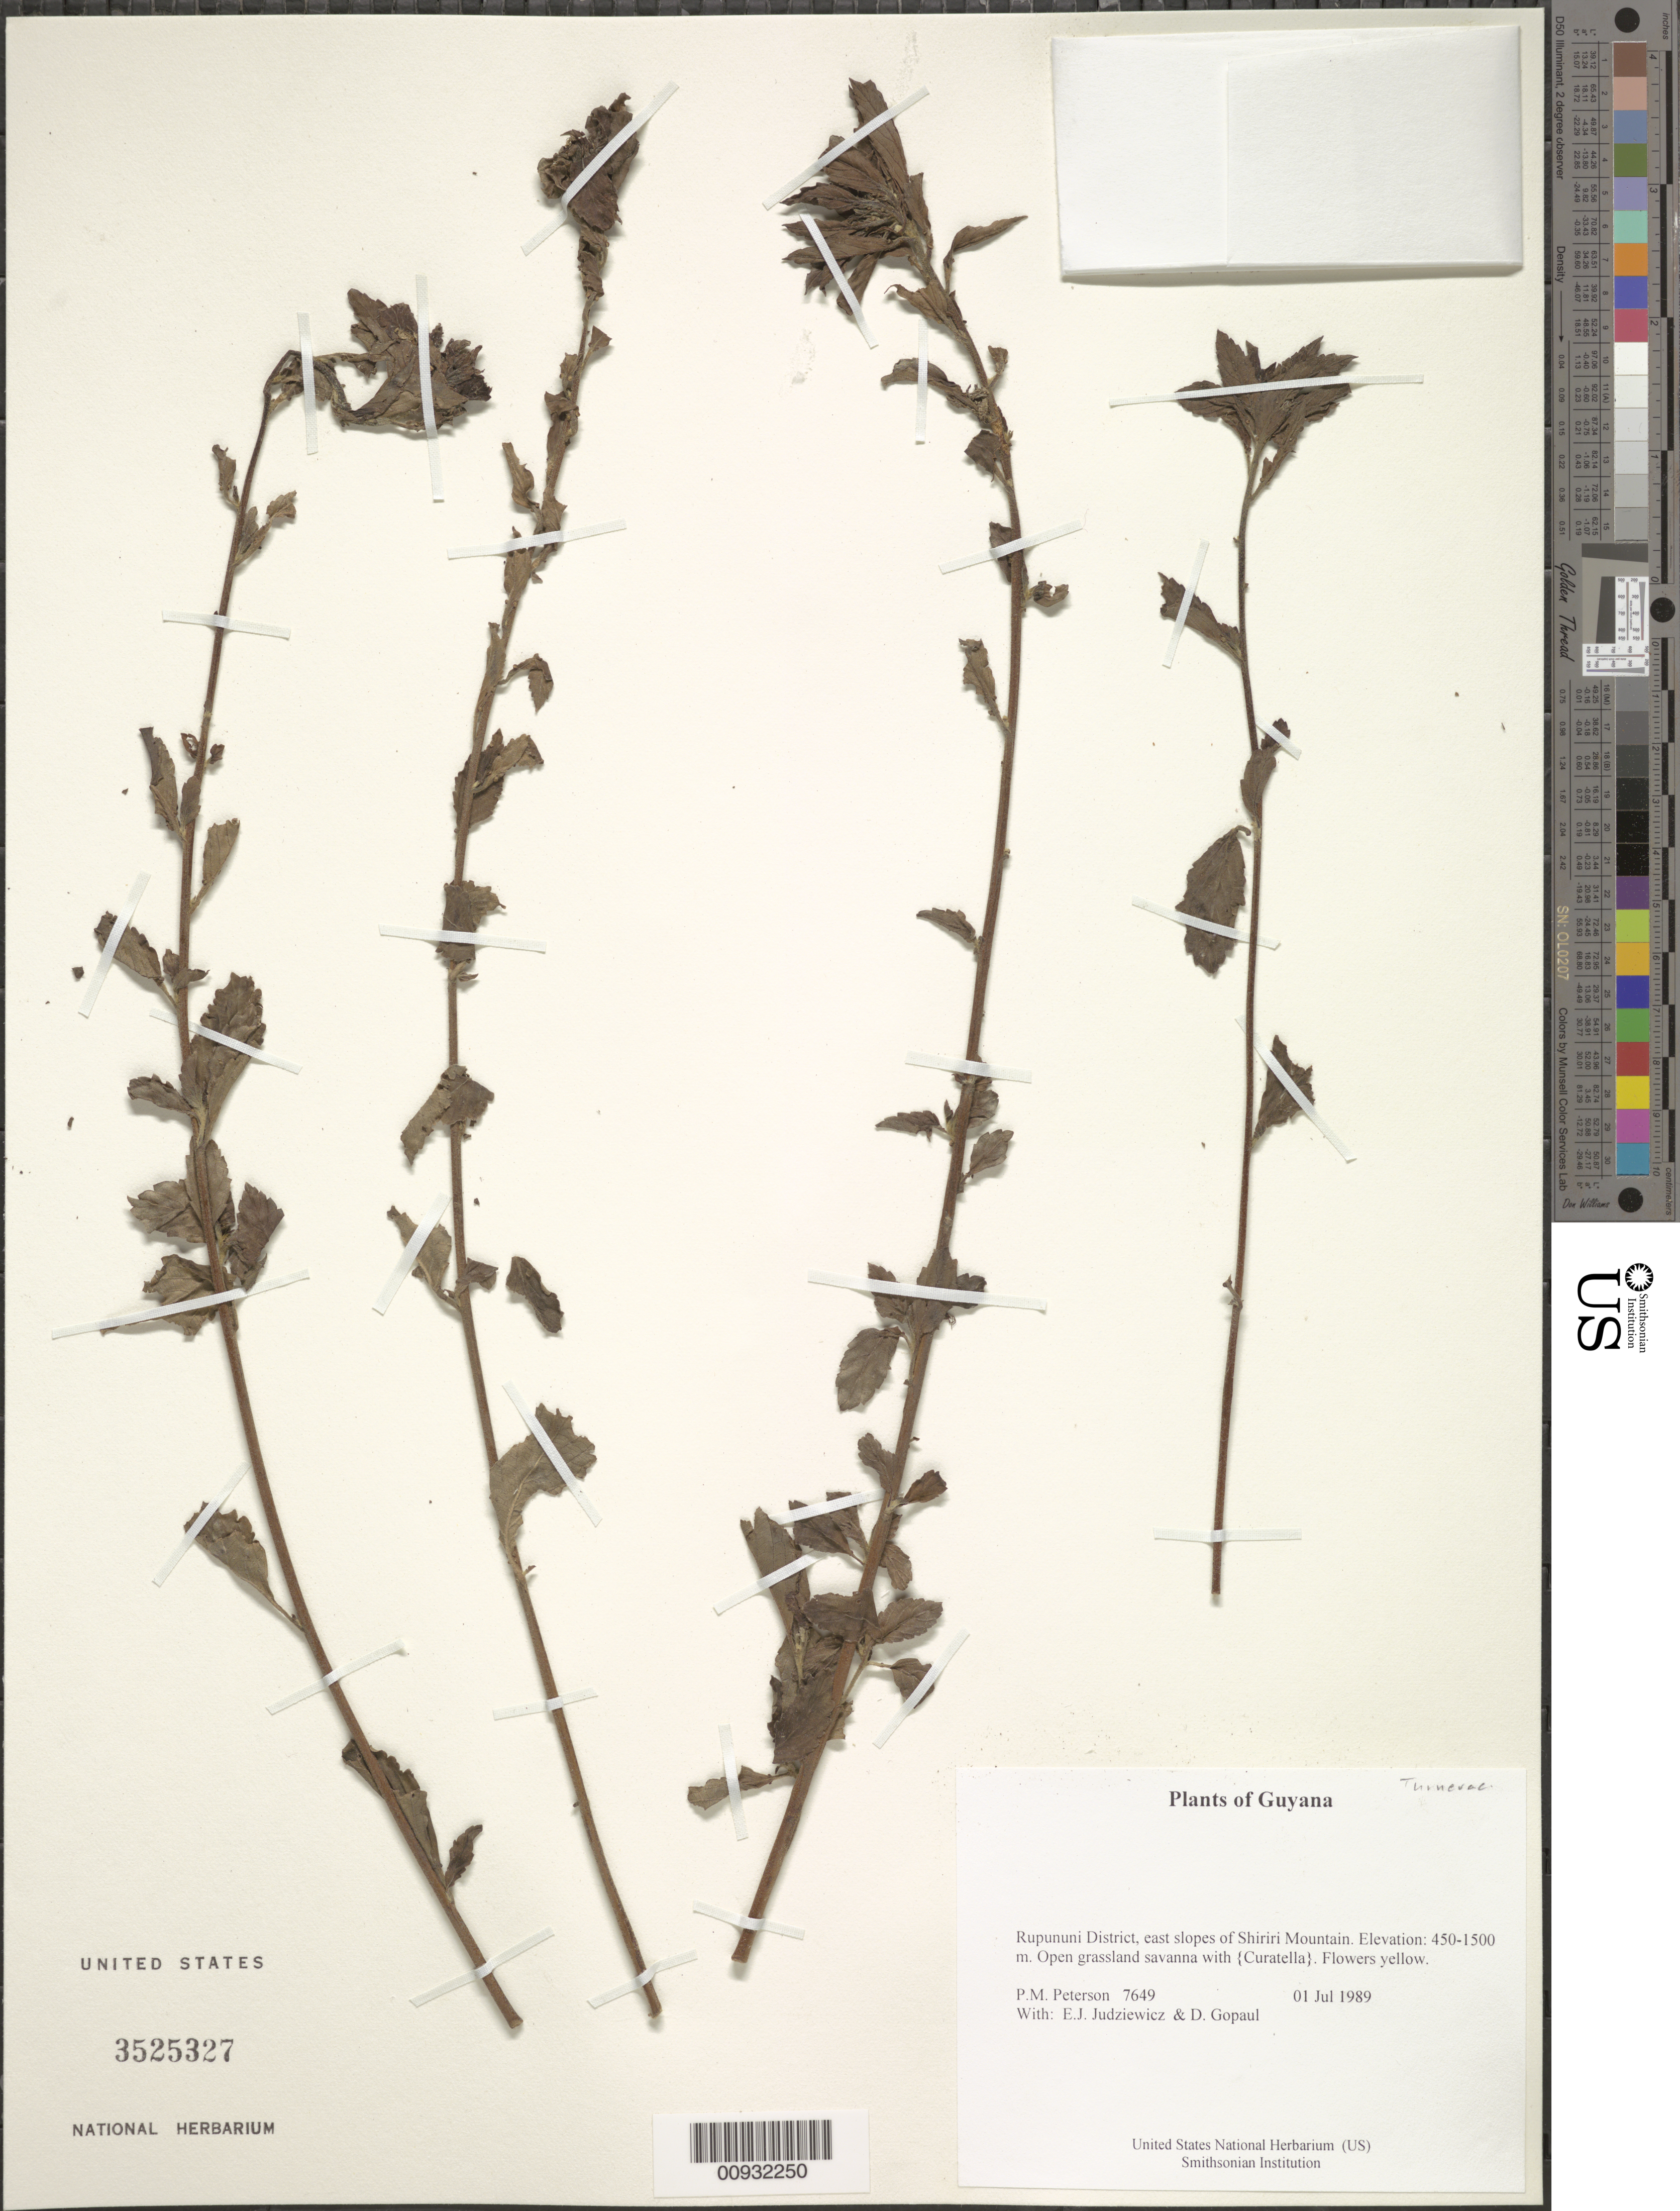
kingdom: Plantae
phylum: Tracheophyta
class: Magnoliopsida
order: Malpighiales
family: Passifloraceae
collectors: P. M. Peterson & D. Gopaul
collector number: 07649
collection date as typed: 01 Jul 1989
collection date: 1989-07-01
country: Guyana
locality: Rupununi District, east slopes of Shiriri Mountain.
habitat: Open grassland savanna with {Curatella}.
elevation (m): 450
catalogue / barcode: US 3525327